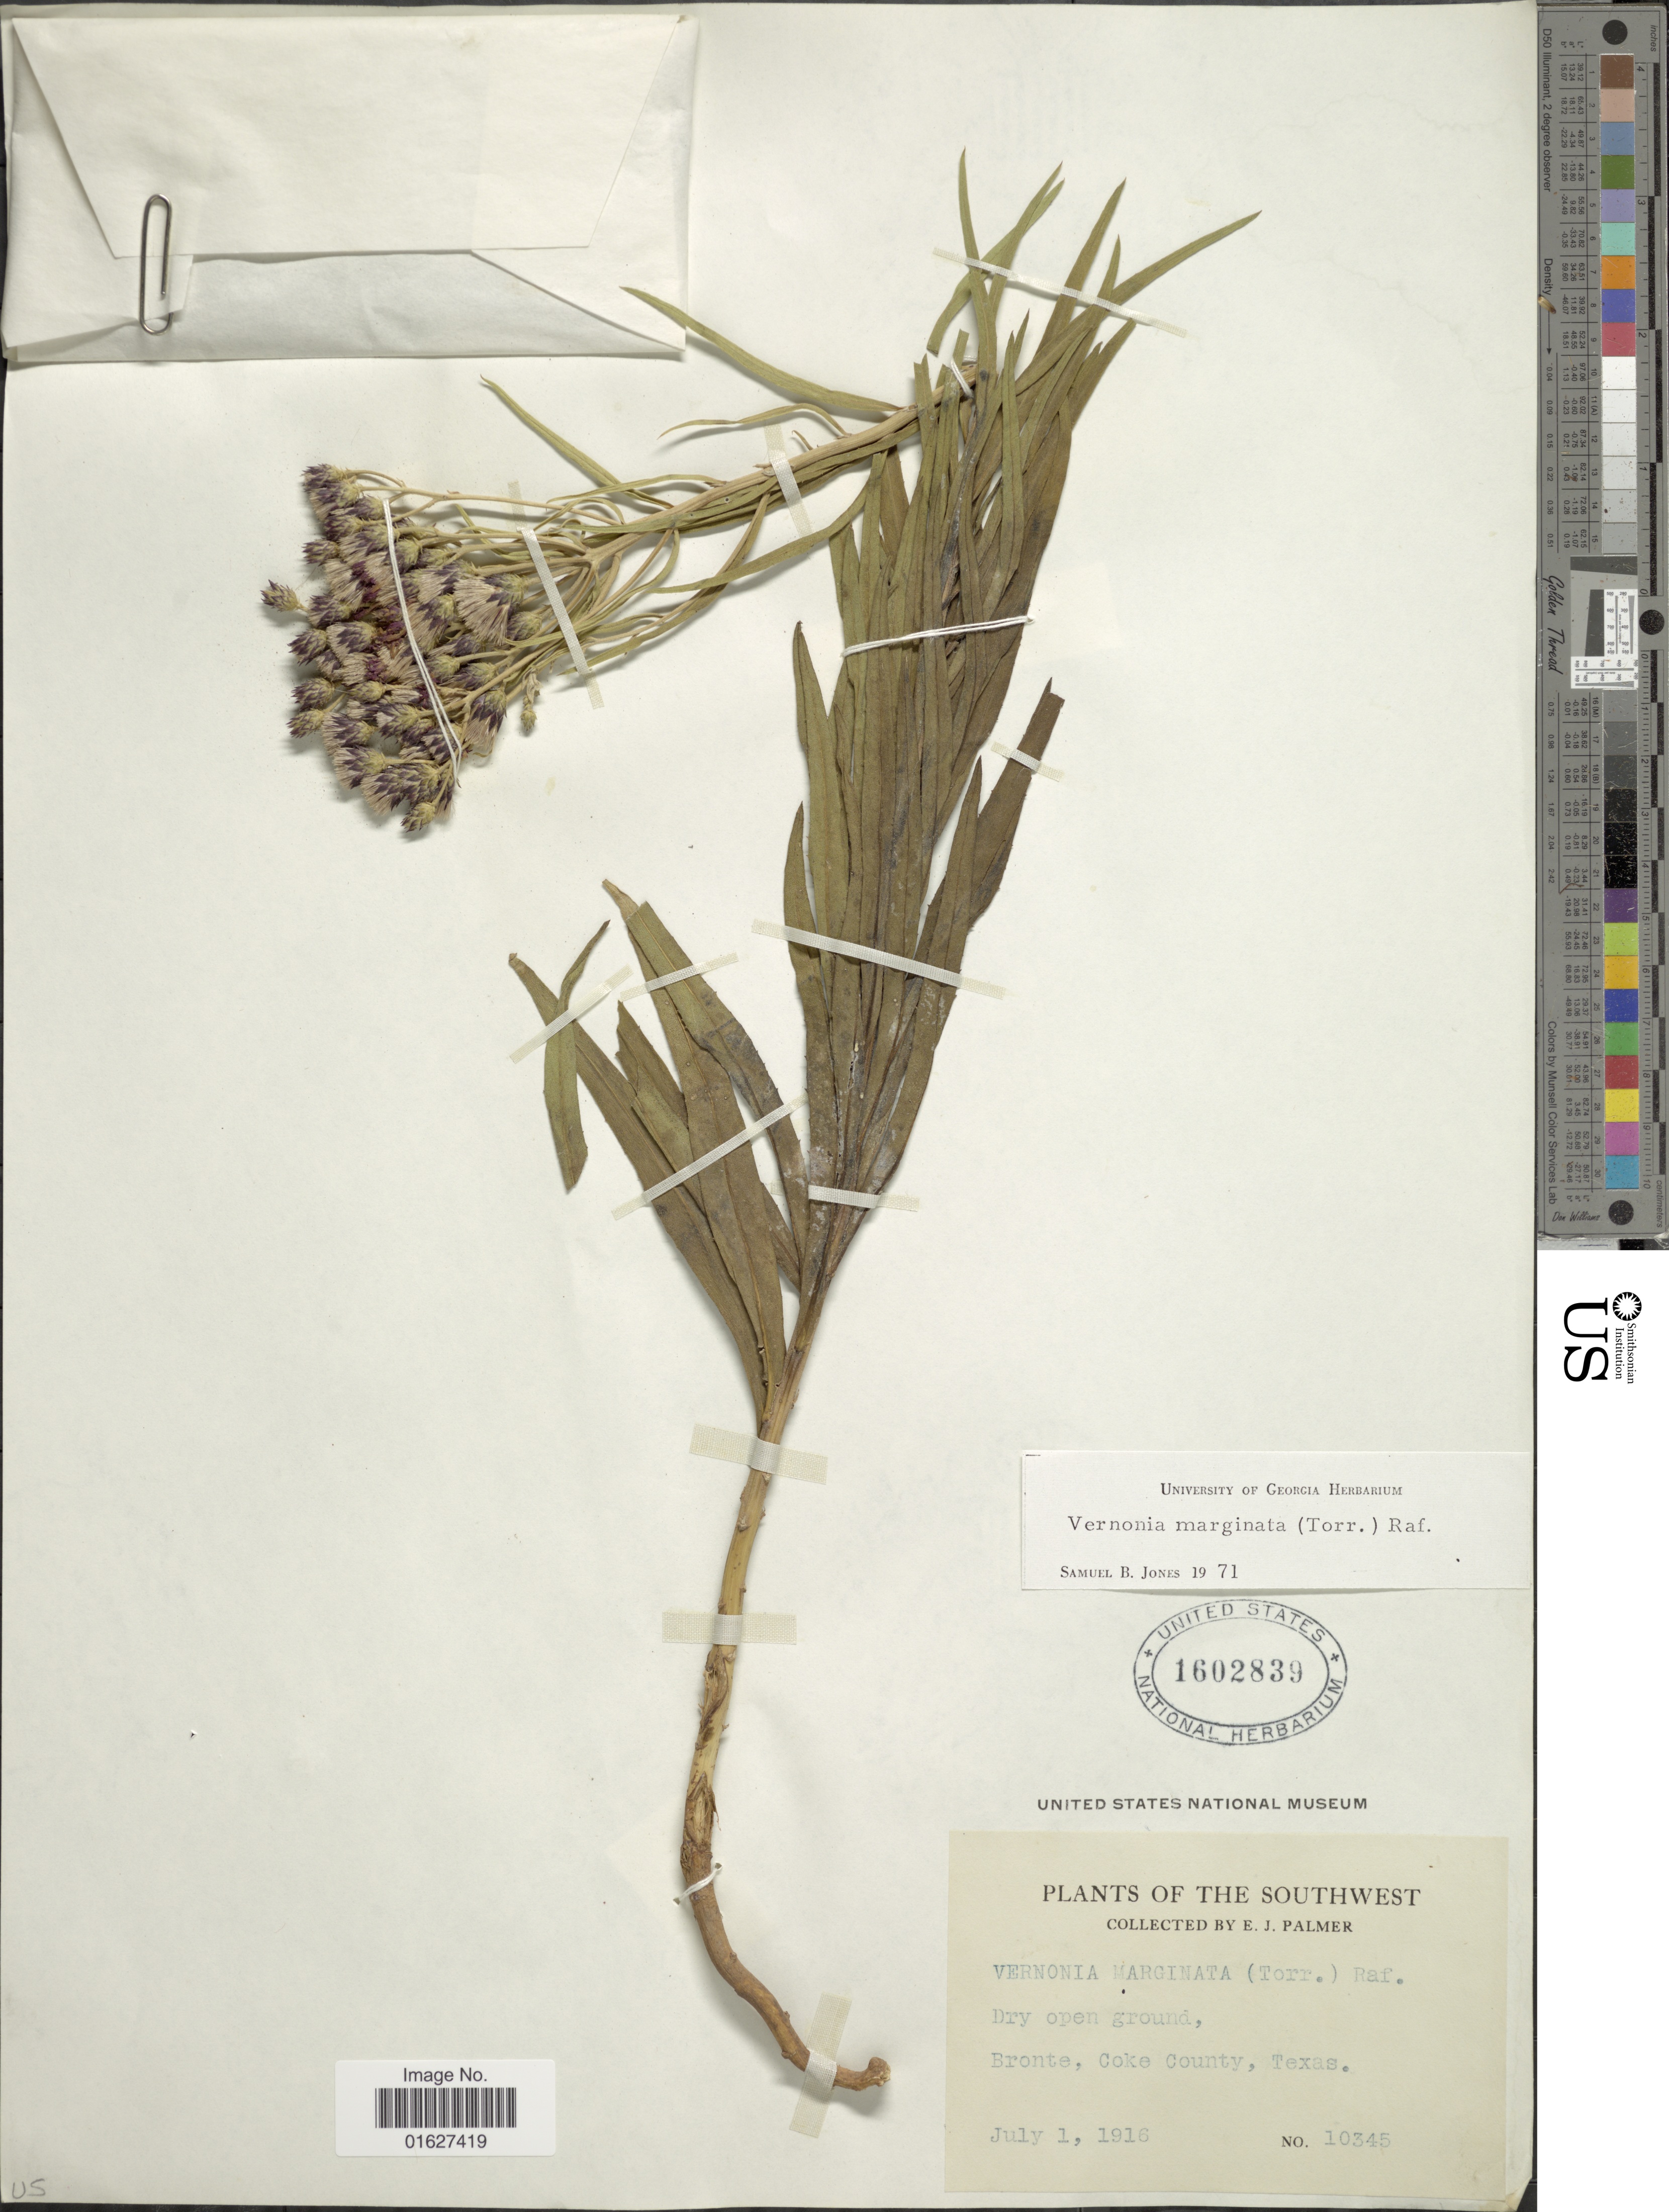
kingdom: Plantae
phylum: Tracheophyta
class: Magnoliopsida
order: Asterales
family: Asteraceae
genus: Vernonia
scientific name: Vernonia marginata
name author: (Torr.) Raf.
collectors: E. J. Palmer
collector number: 10345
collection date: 1916-07-01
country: United States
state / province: Texas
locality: Southwest. Bronte, Coke County, Texas.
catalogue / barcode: US 1602839